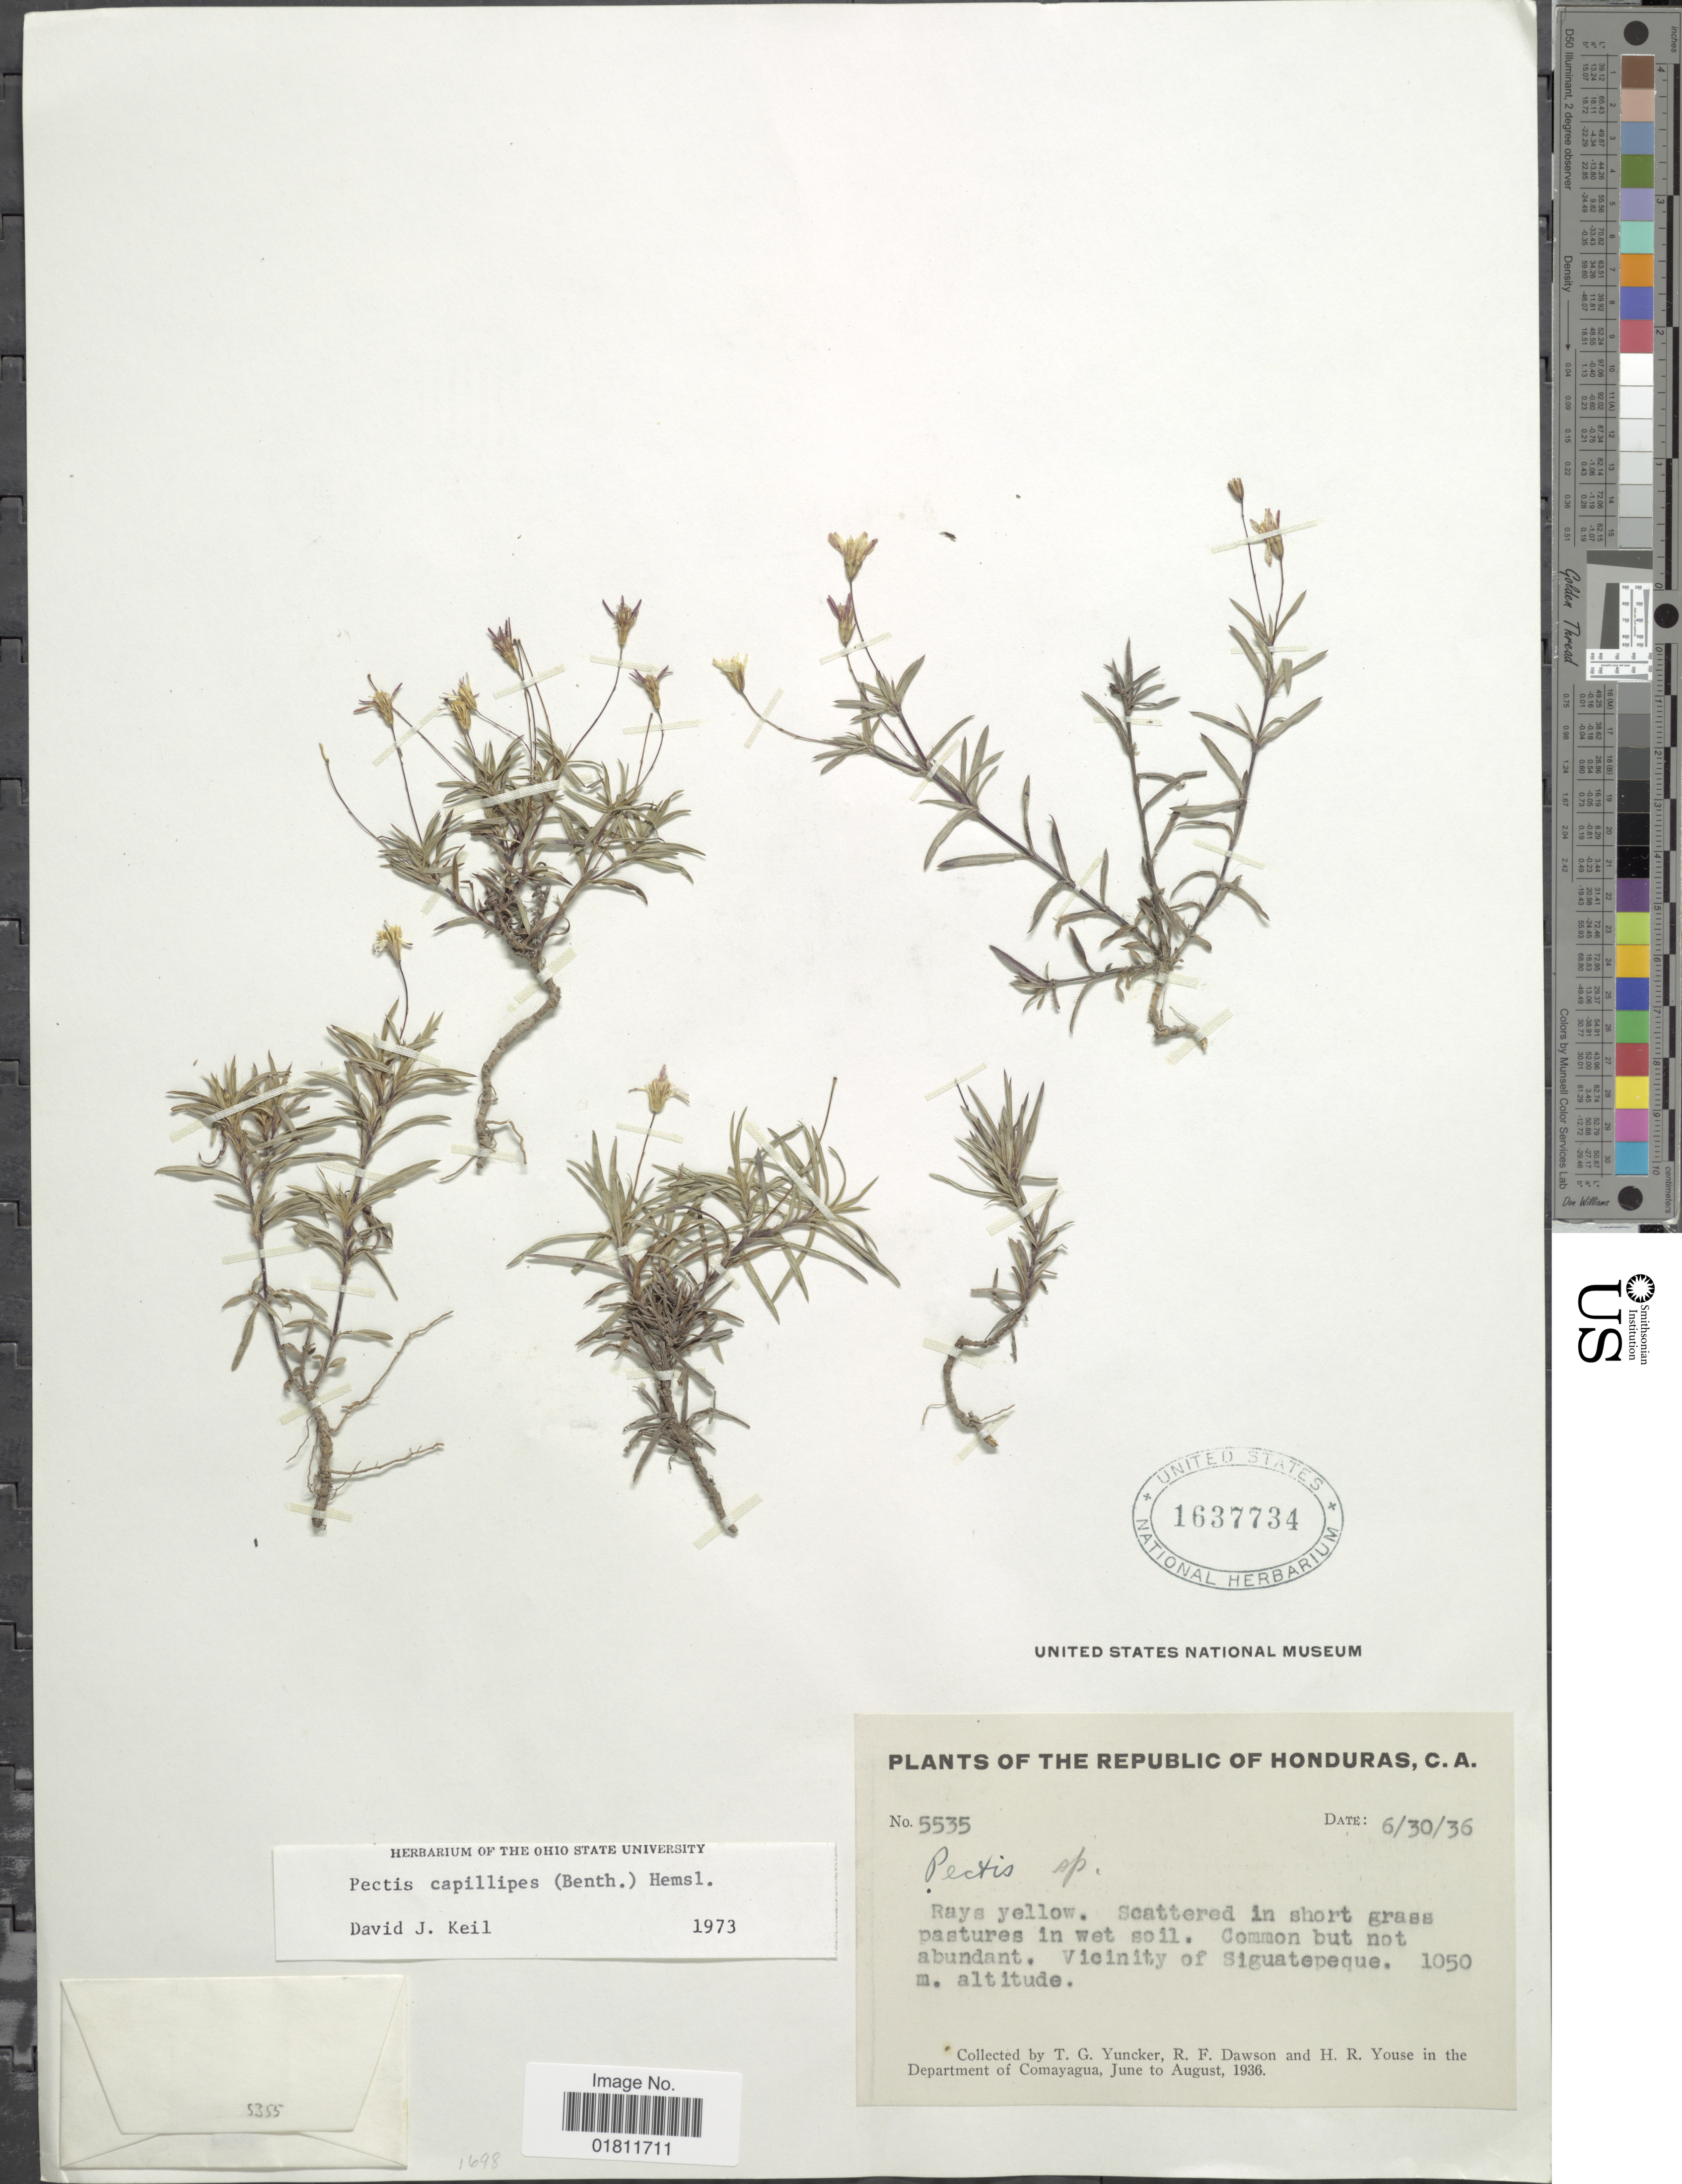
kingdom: Plantae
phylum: Tracheophyta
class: Magnoliopsida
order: Asterales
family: Asteraceae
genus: Pectis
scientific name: Pectis capillipes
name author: (Benth.) Hemsl.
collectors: T. G. Yuncker, R. F. Dawson & H. Youse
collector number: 5535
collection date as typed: Transcribed d/m/y: 30/6/36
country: Honduras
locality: Vicinity of Siguatepeque. Republic of Honduras.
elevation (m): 1050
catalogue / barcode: US 1637734